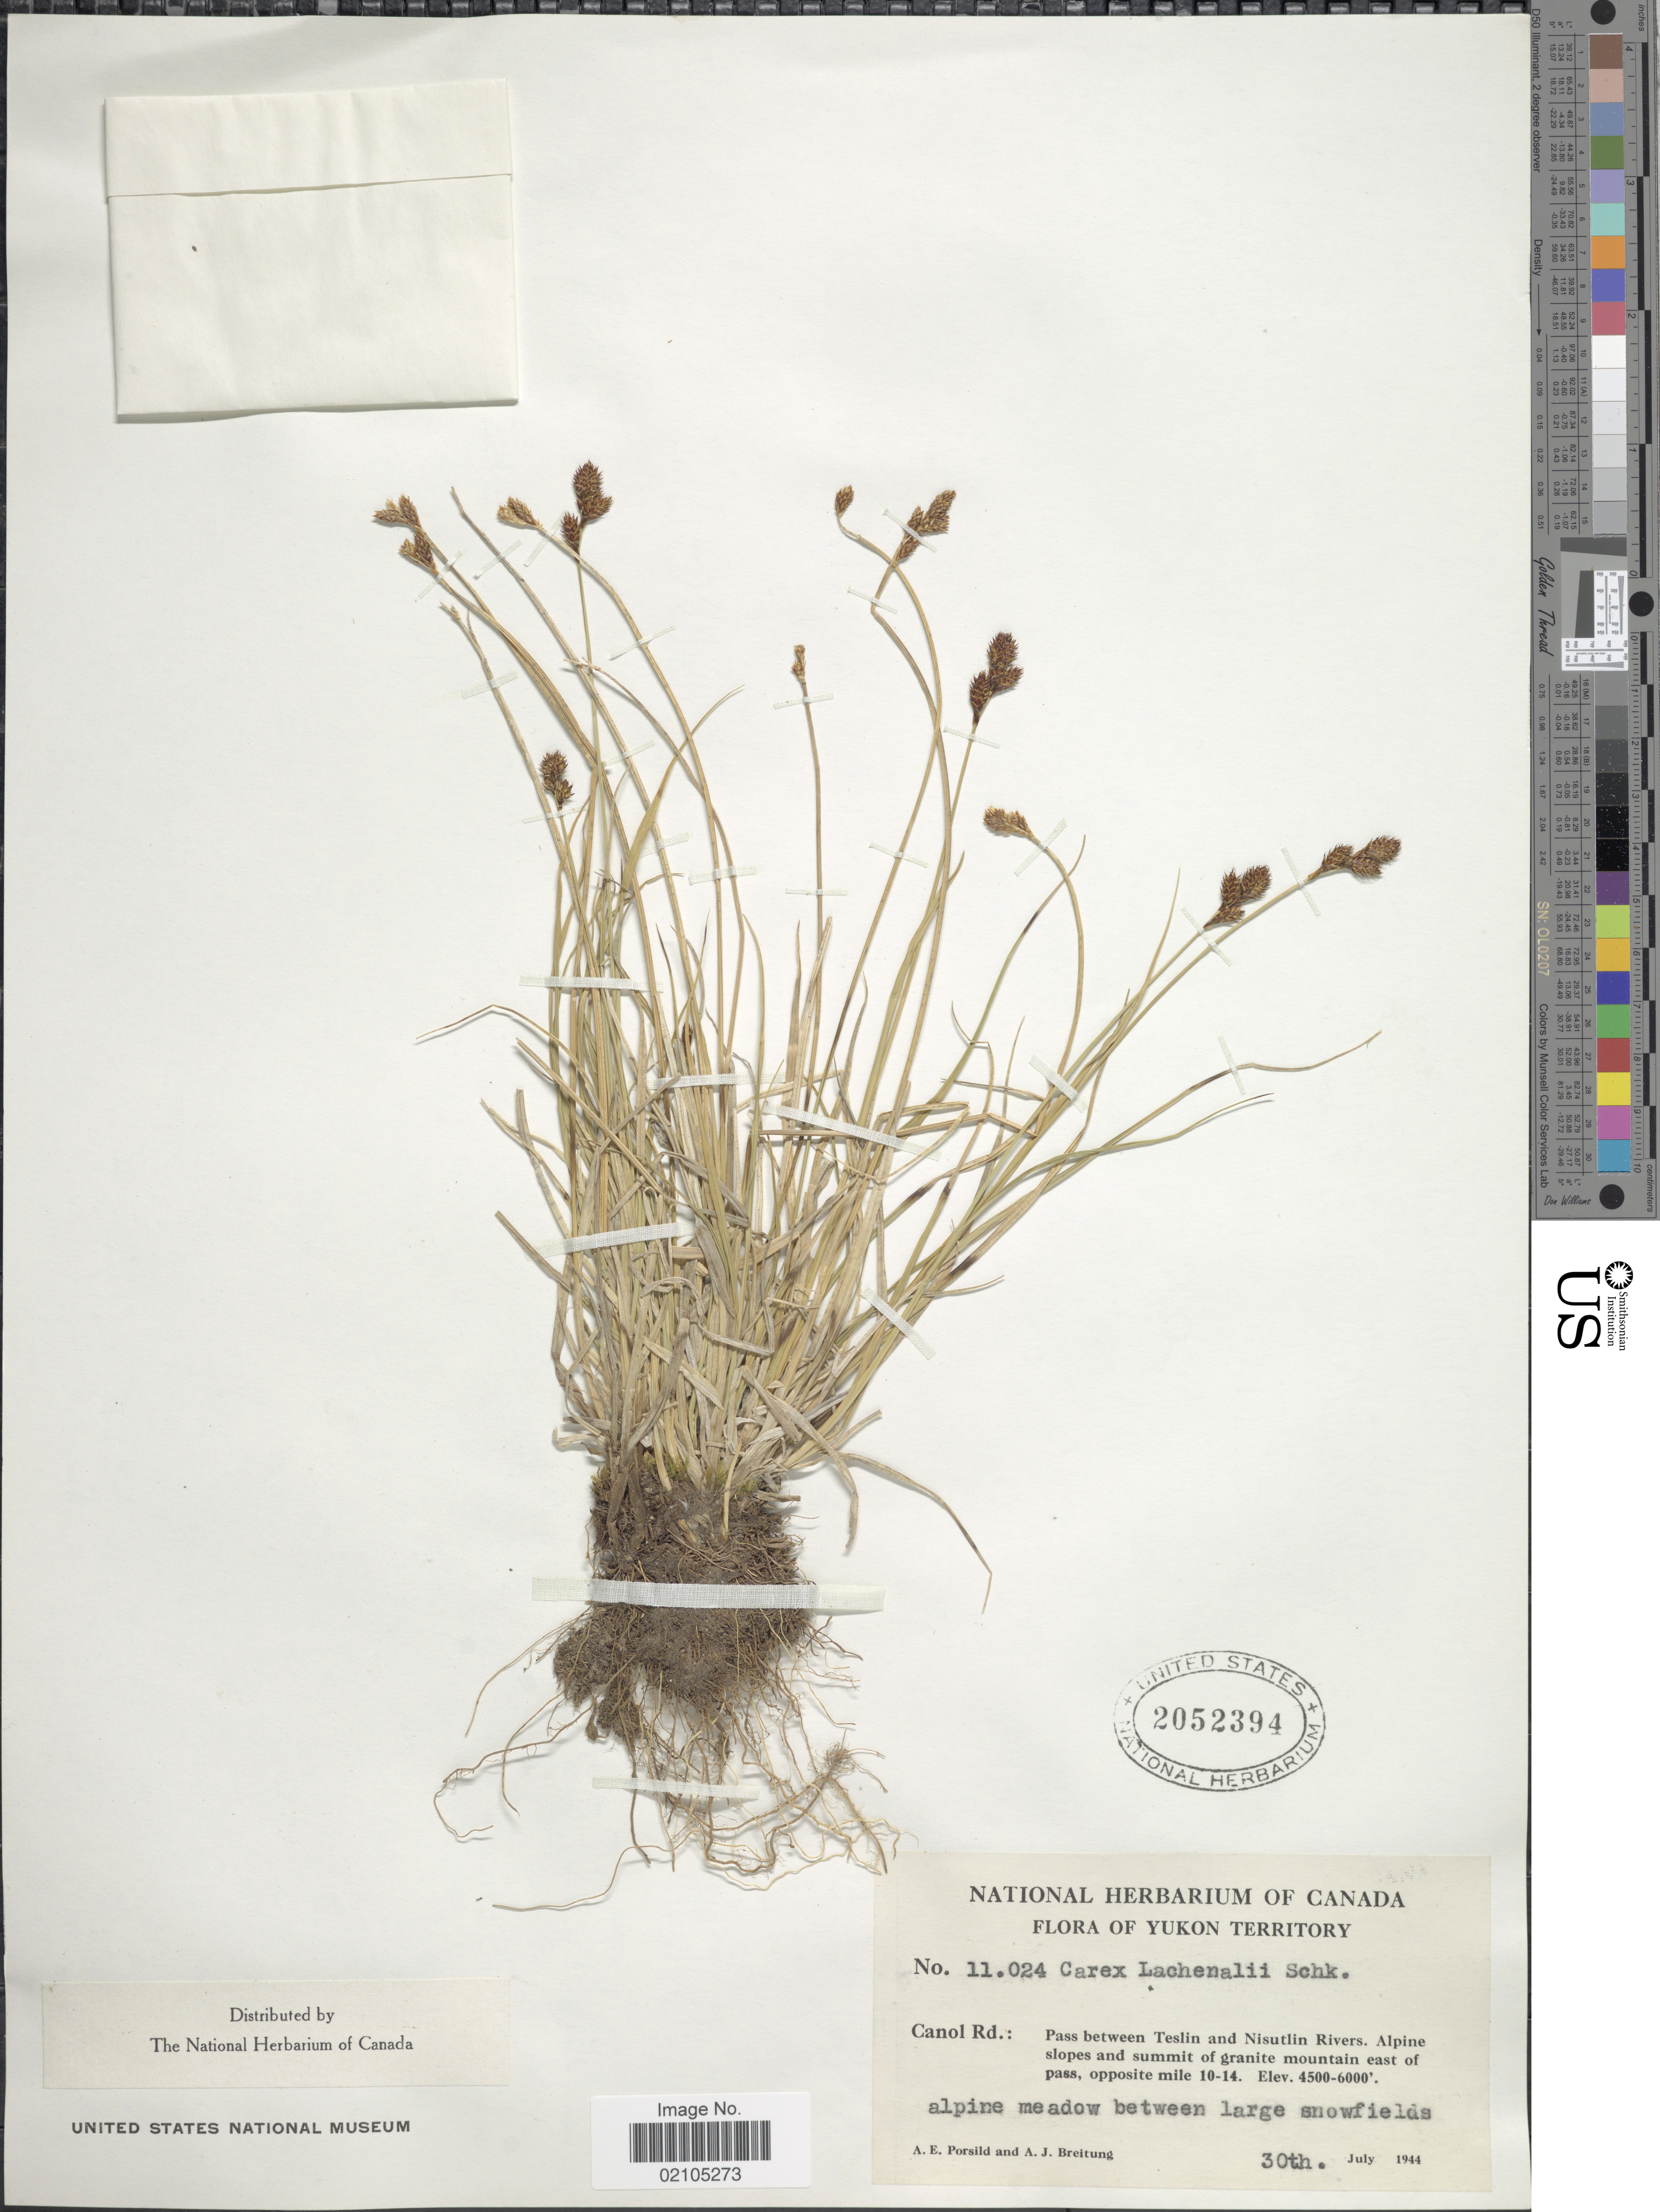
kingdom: Plantae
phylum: Tracheophyta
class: Liliopsida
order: Poales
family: Cyperaceae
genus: Carex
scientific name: Carex lachenalii subsp. lachenalii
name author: Schkuhr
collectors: A. E. Porsild & A. Breitung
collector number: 11024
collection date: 1944-07-30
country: Canada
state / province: Yukon Territory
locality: Yukon Territory. Canol Rd.: Pass between Teslin Nisutlin Rivers, Alpine slopes and summit of granite mountain east of pass, opposite mile 10-14.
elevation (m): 1372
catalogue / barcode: US 2052394